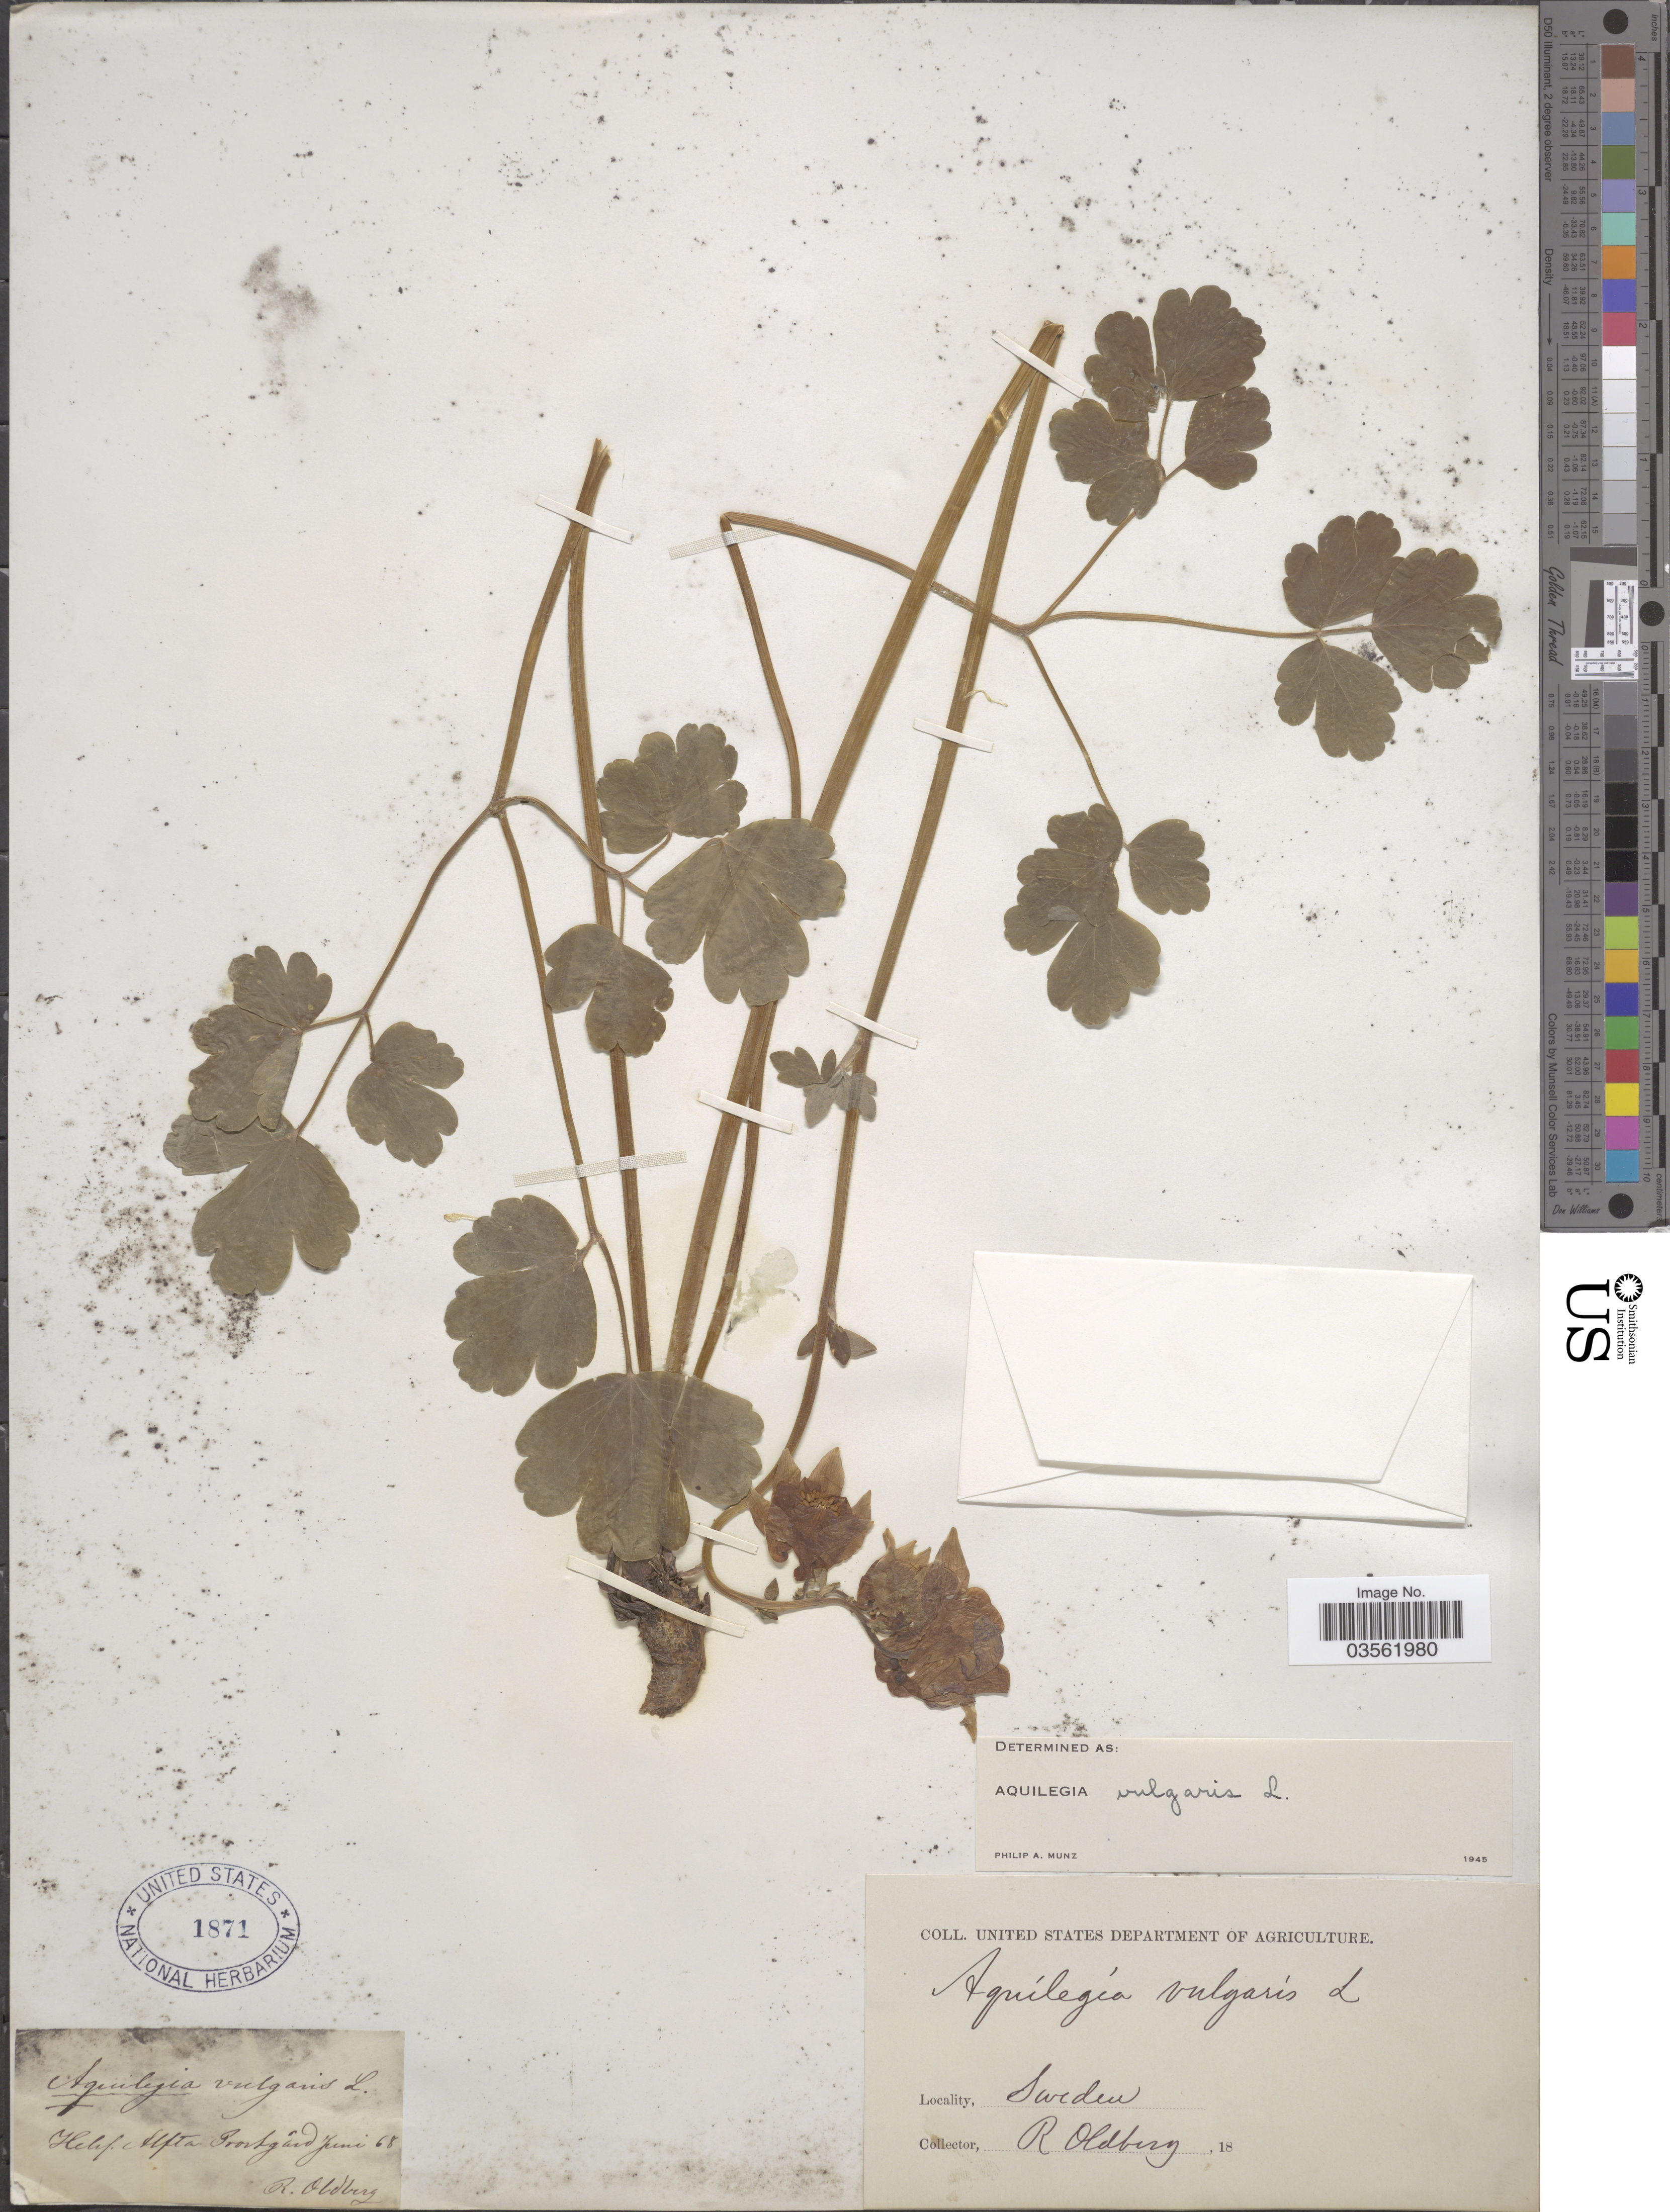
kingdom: Plantae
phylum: Tracheophyta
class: Magnoliopsida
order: Ranunculales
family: Ranunculaceae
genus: Aquilegia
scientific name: Aquilegia vulgaris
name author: L.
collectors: R. Oldberg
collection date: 1868-06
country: Sweden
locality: Helsl. Alfta Prostgård [ = Prästgård].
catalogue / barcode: US 1871